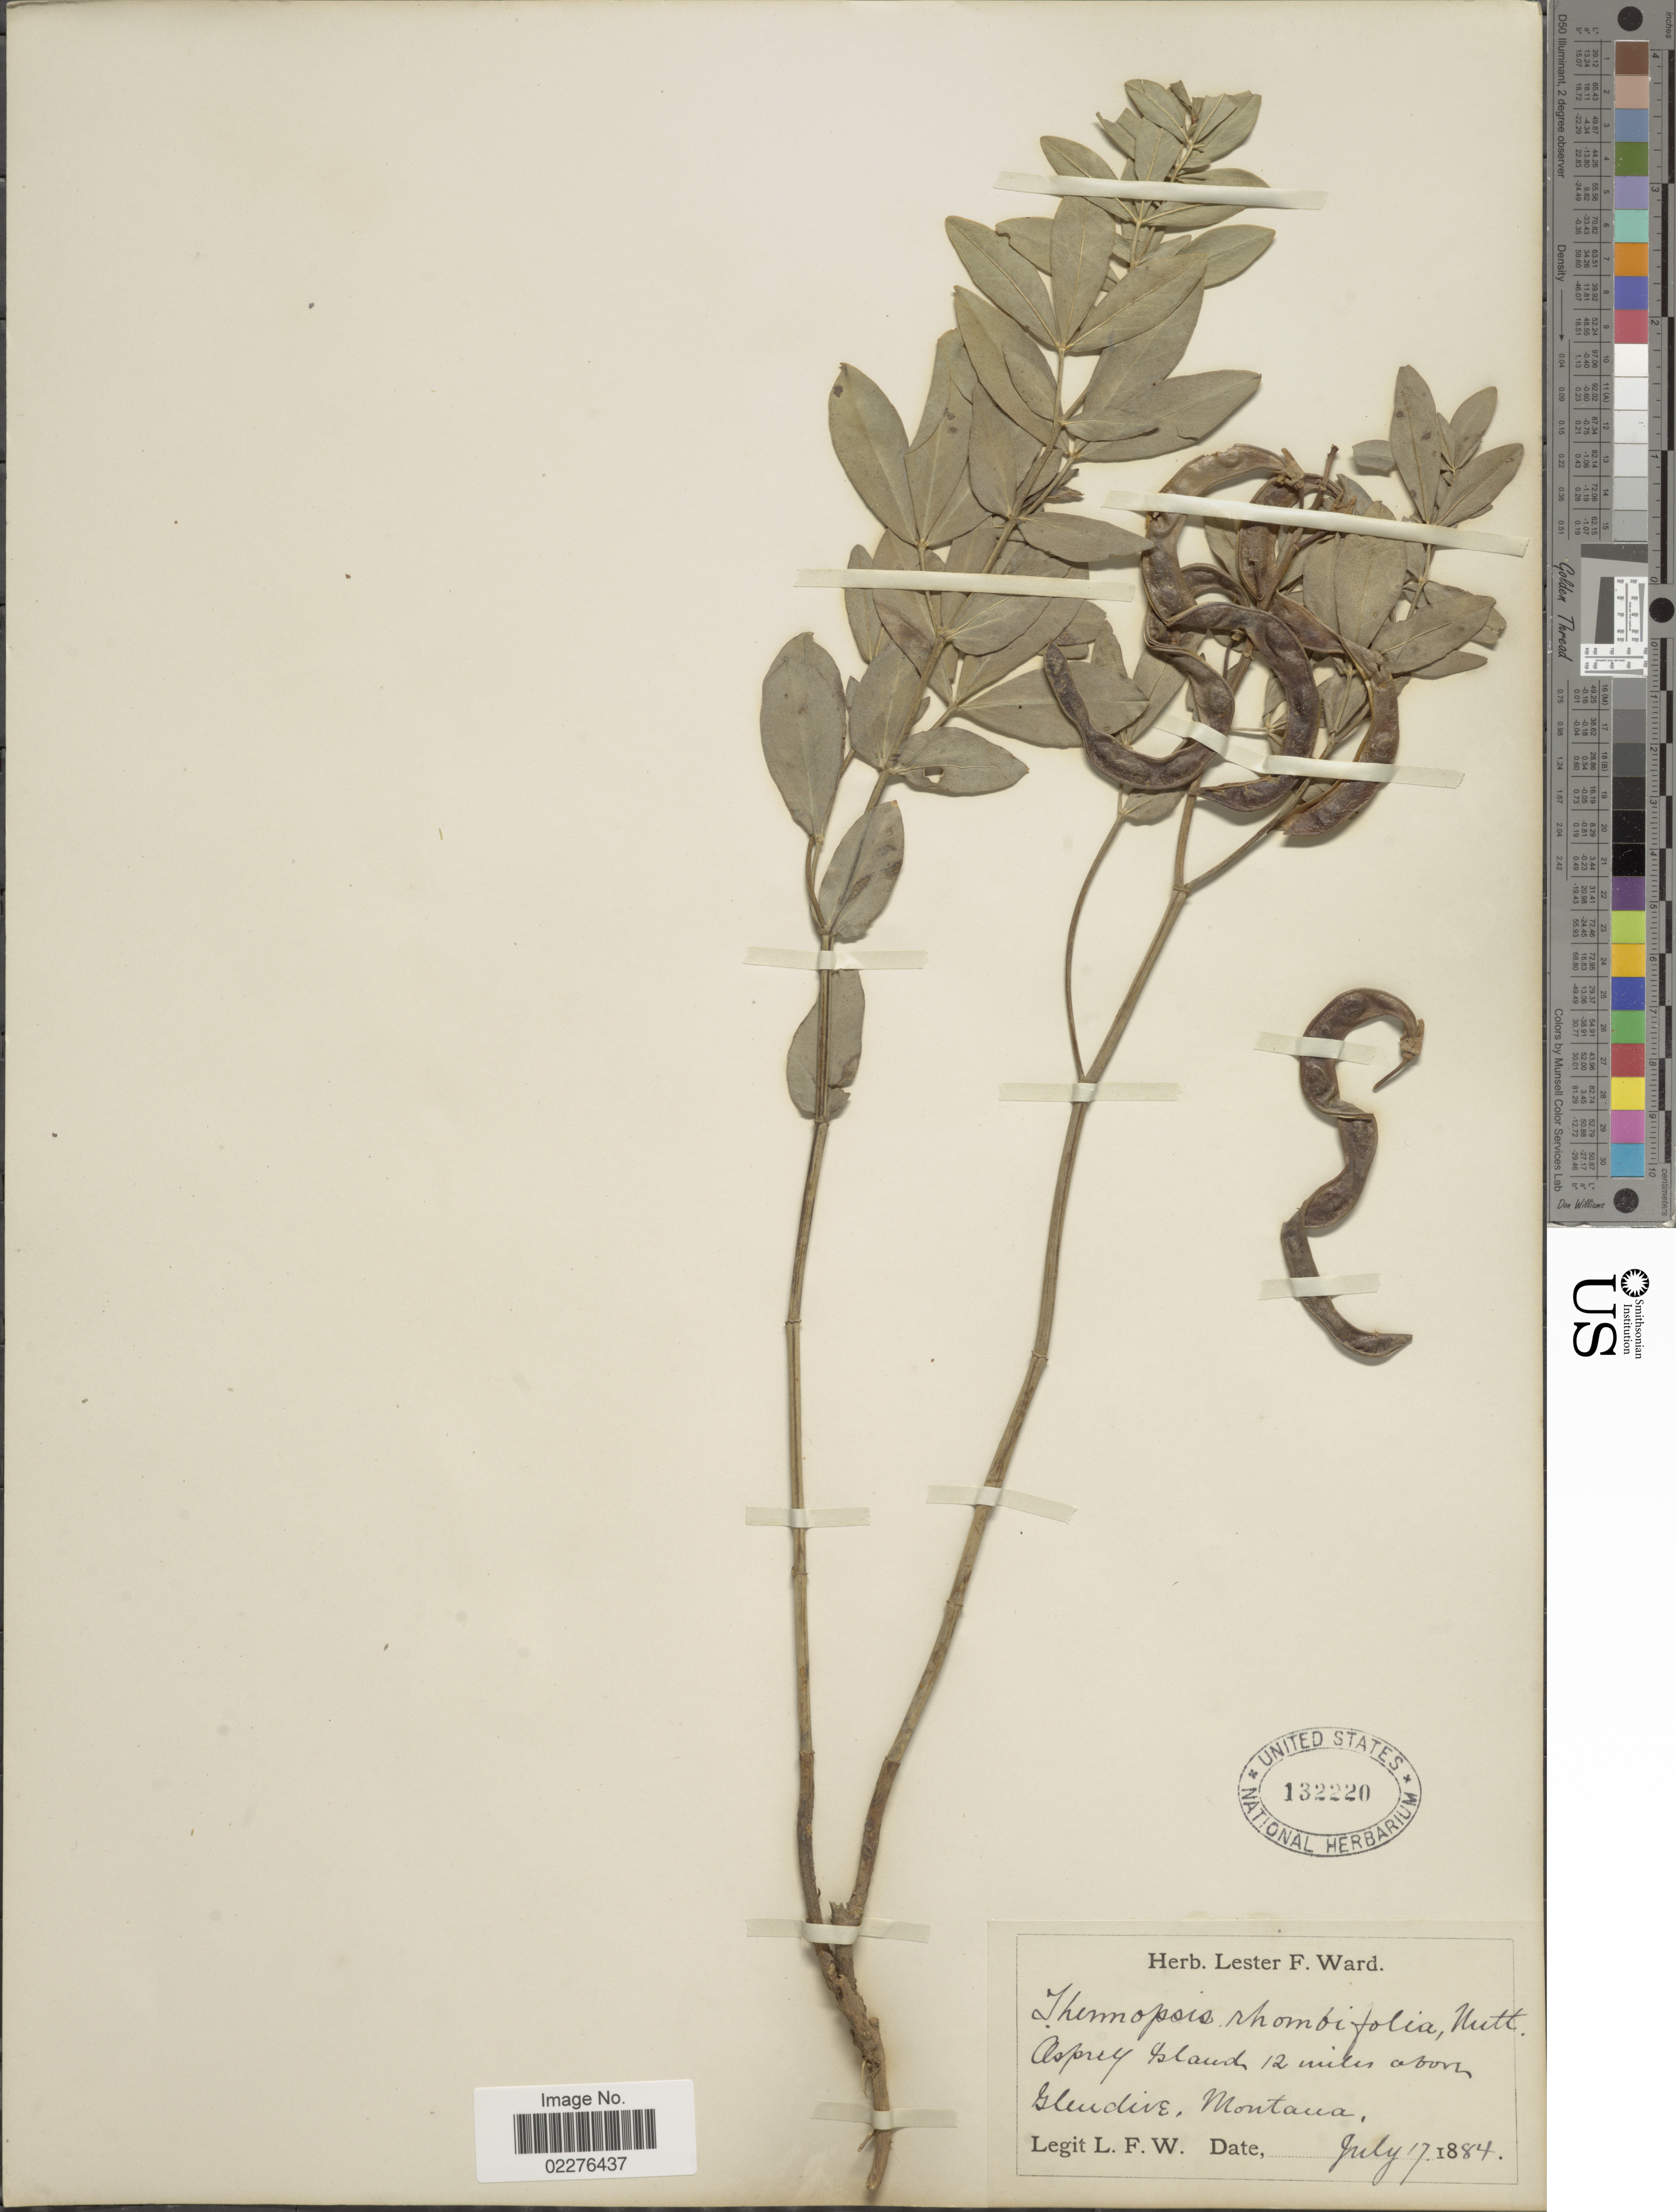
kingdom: Plantae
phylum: Tracheophyta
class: Magnoliopsida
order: Fabales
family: Fabaceae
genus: Thermopsis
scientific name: Thermopsis rhombifolia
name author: Richardson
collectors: L. F. Ward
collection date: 1884-07-17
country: United States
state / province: Montana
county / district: Dawson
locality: Asprey Island 12 miles above Glendive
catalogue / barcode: US 132220